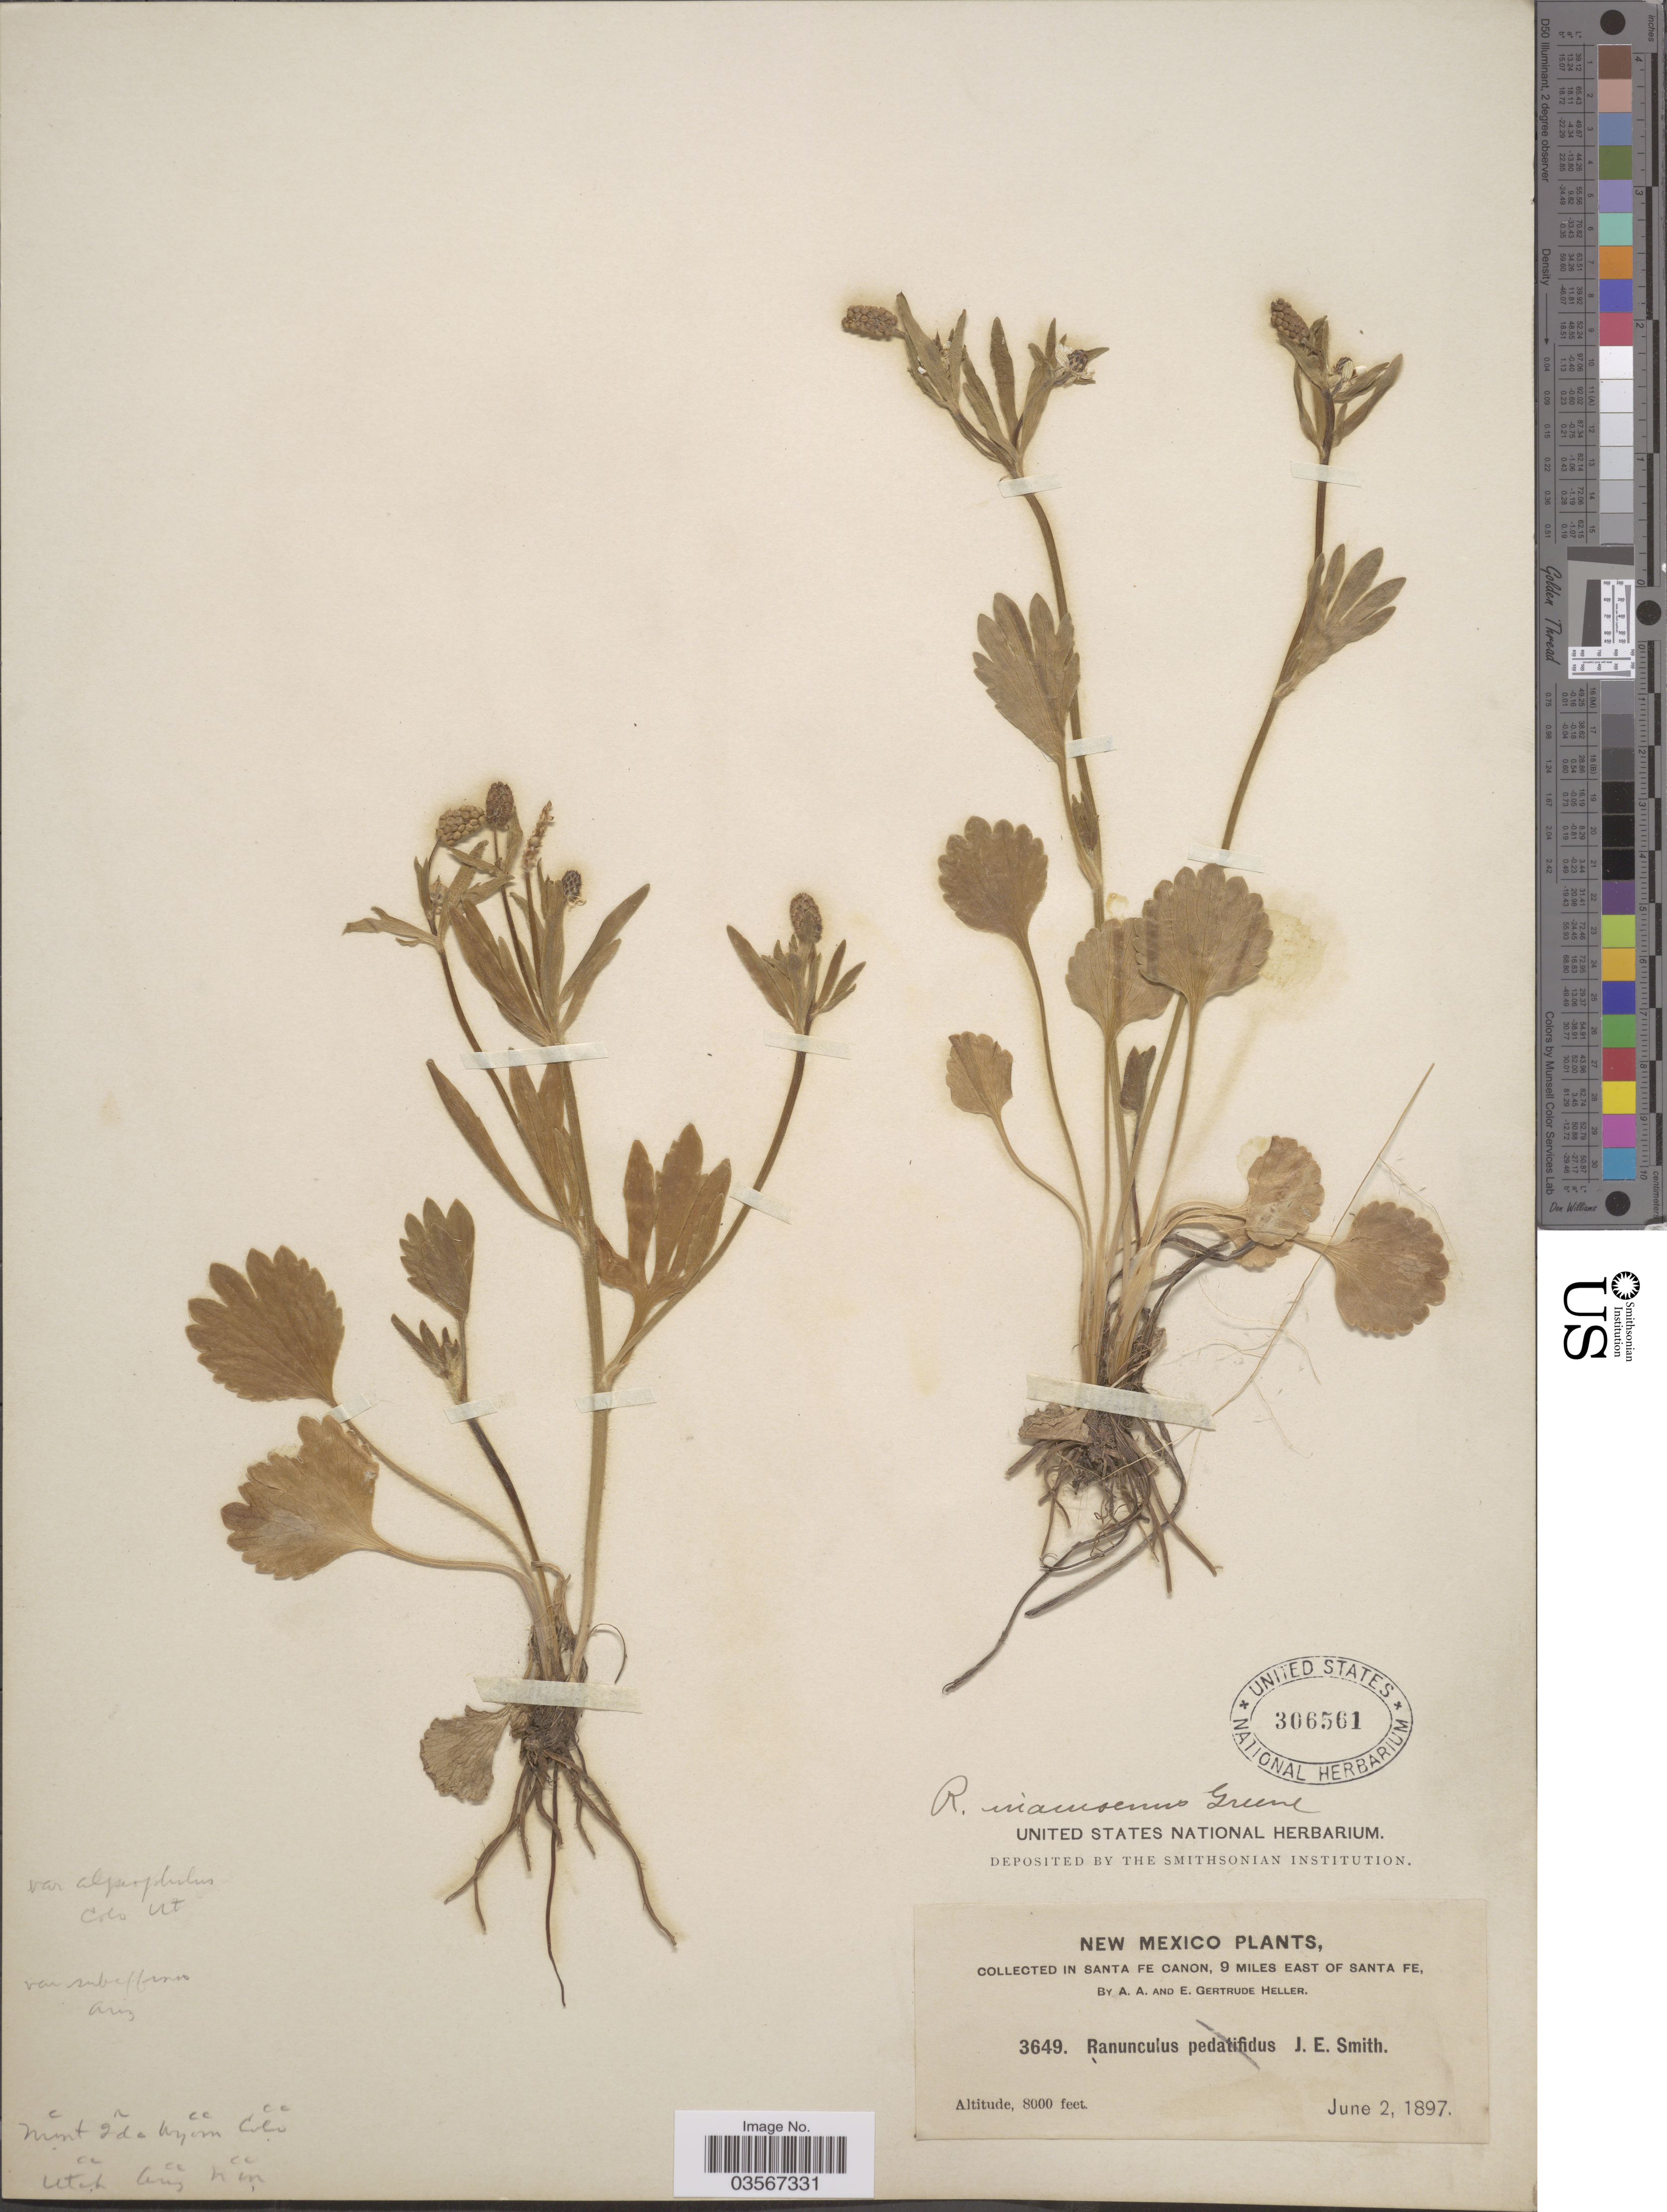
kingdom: Plantae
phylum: Tracheophyta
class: Magnoliopsida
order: Ranunculales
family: Ranunculaceae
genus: Ranunculus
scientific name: Ranunculus inamoenus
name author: Greene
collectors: A. A. Heller & E. G. Heller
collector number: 3649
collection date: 1897-06-02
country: United States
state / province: New Mexico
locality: Santa Fe Canon, 9 miles east of Santa Fe.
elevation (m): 2438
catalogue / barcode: US 306561